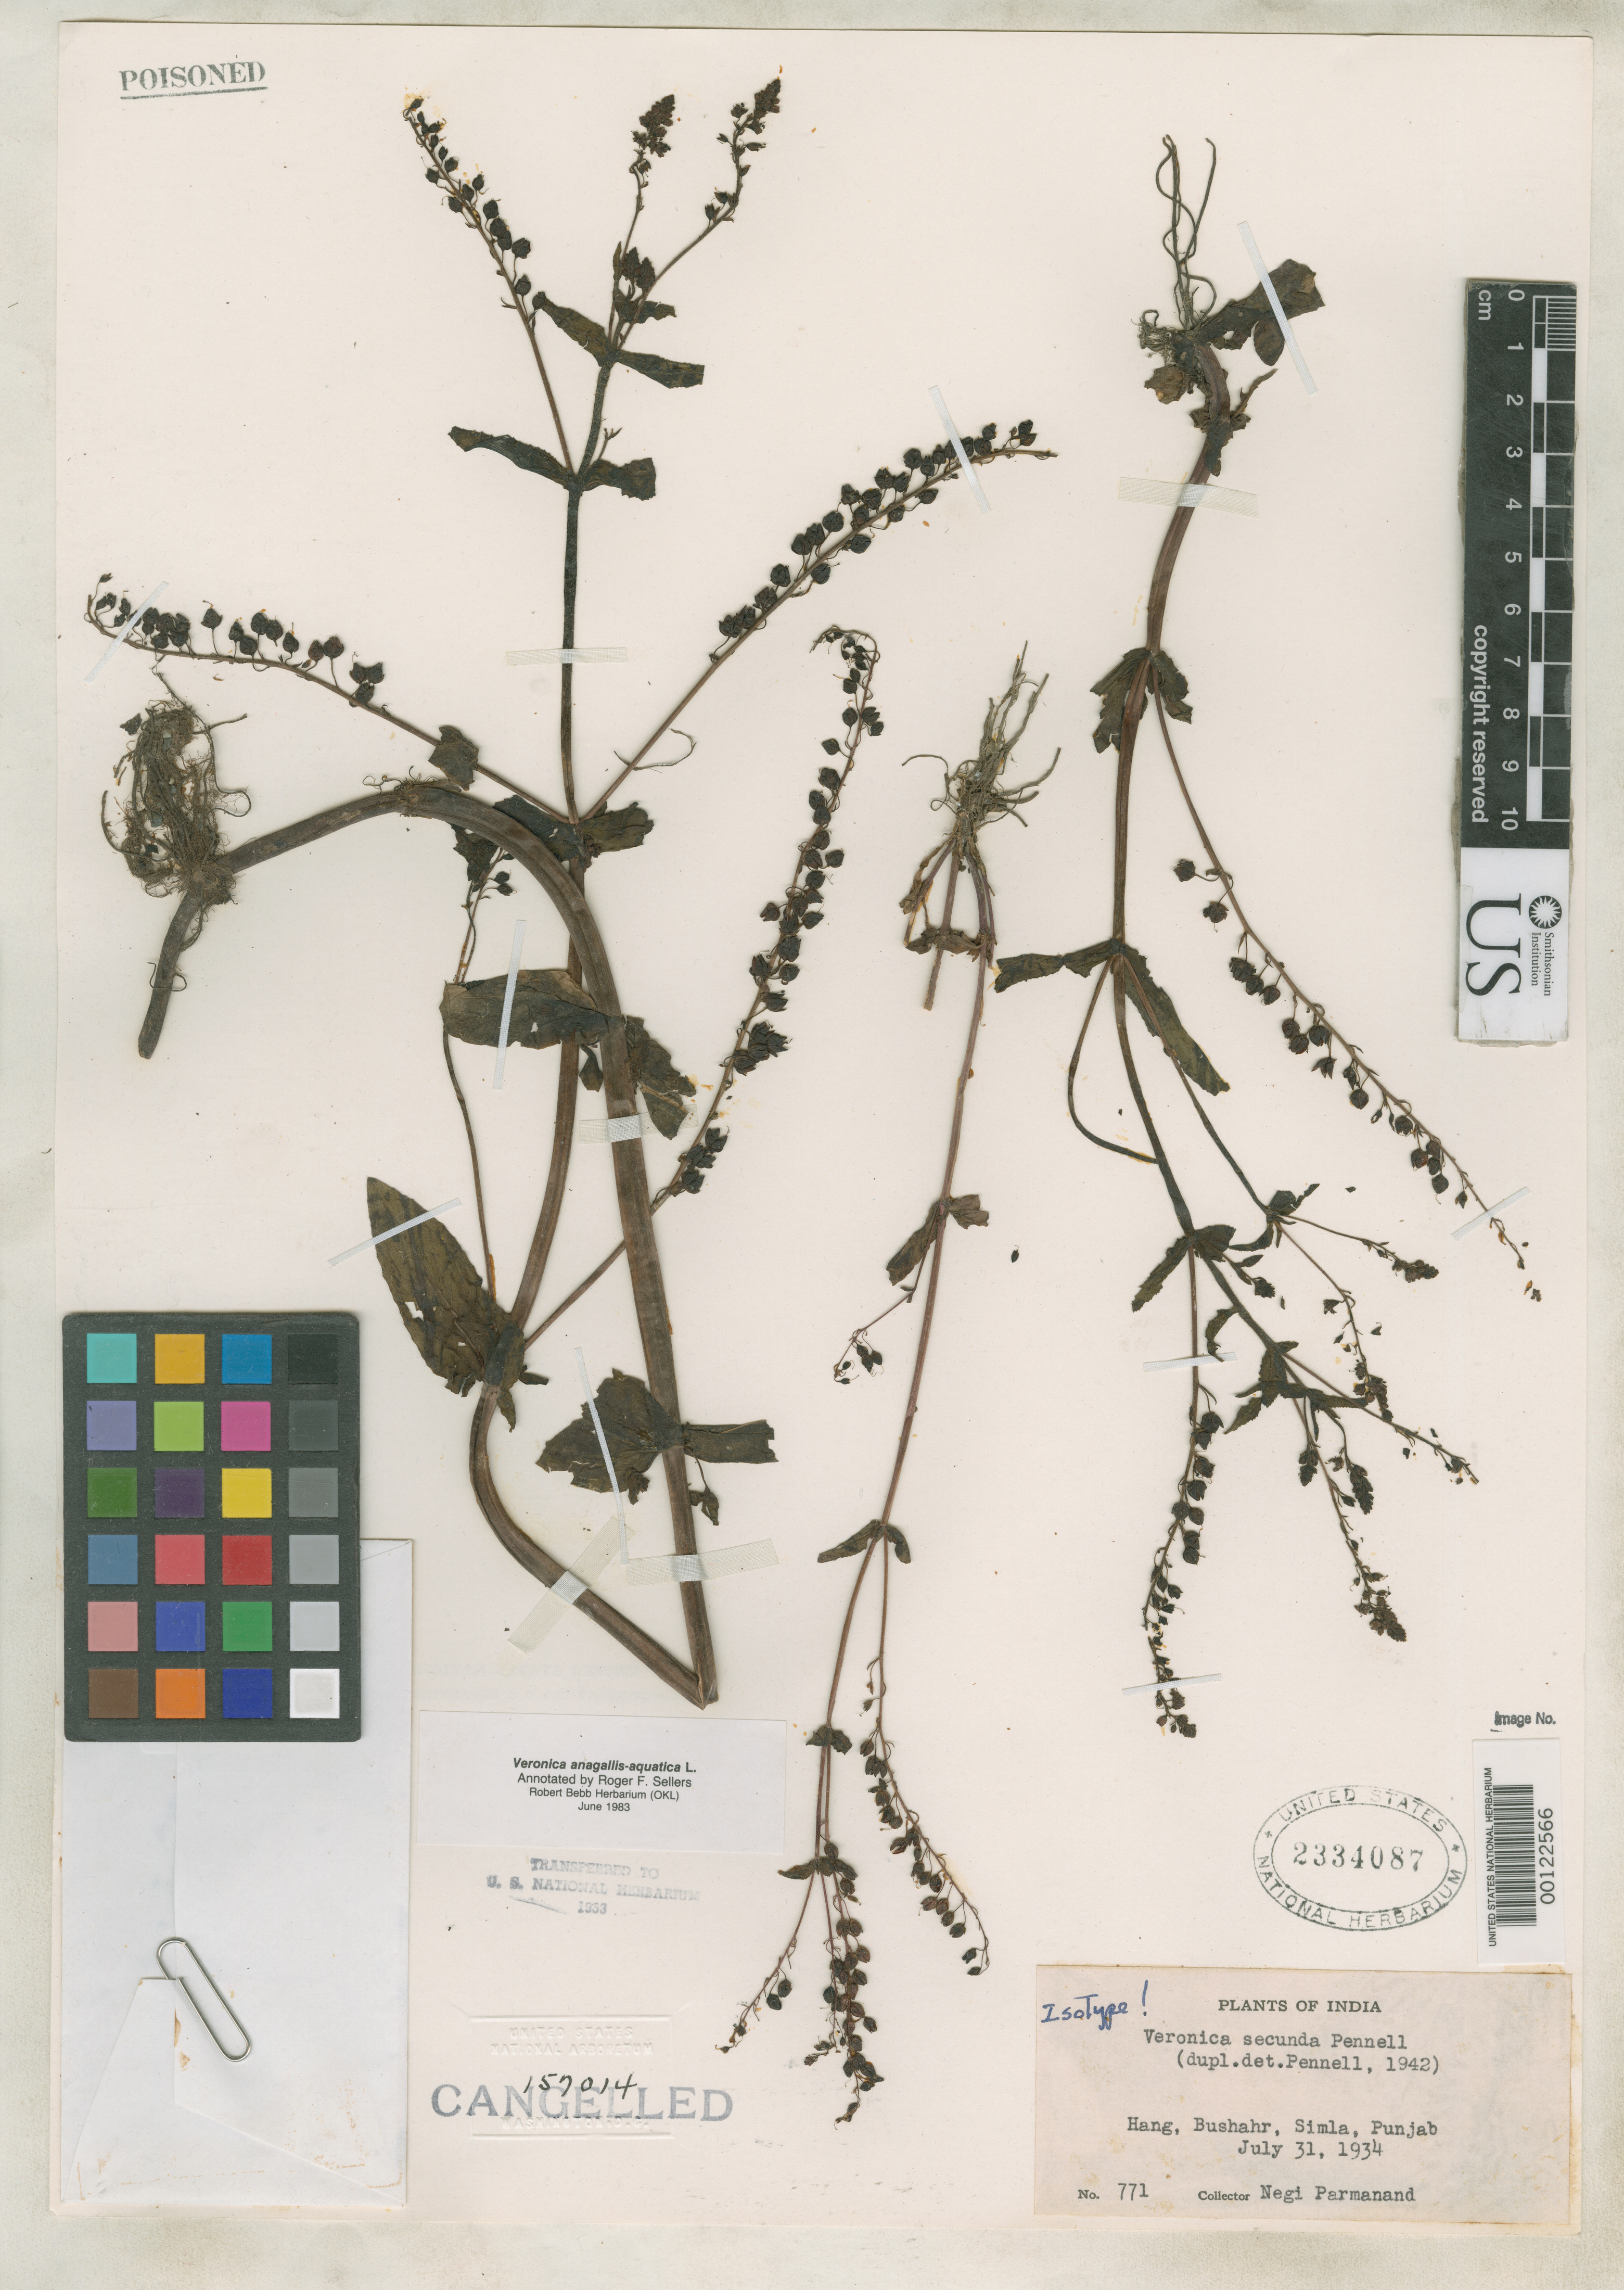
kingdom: Plantae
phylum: Tracheophyta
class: Magnoliopsida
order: Lamiales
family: Plantaginaceae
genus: Veronica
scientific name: Veronica secunda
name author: Pennell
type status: Isotype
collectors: N. Parmanand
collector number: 771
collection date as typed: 31 Jul 1934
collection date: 1934-07-31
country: India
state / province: Punjab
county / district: Simla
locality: Bushahr.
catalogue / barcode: US 2334087